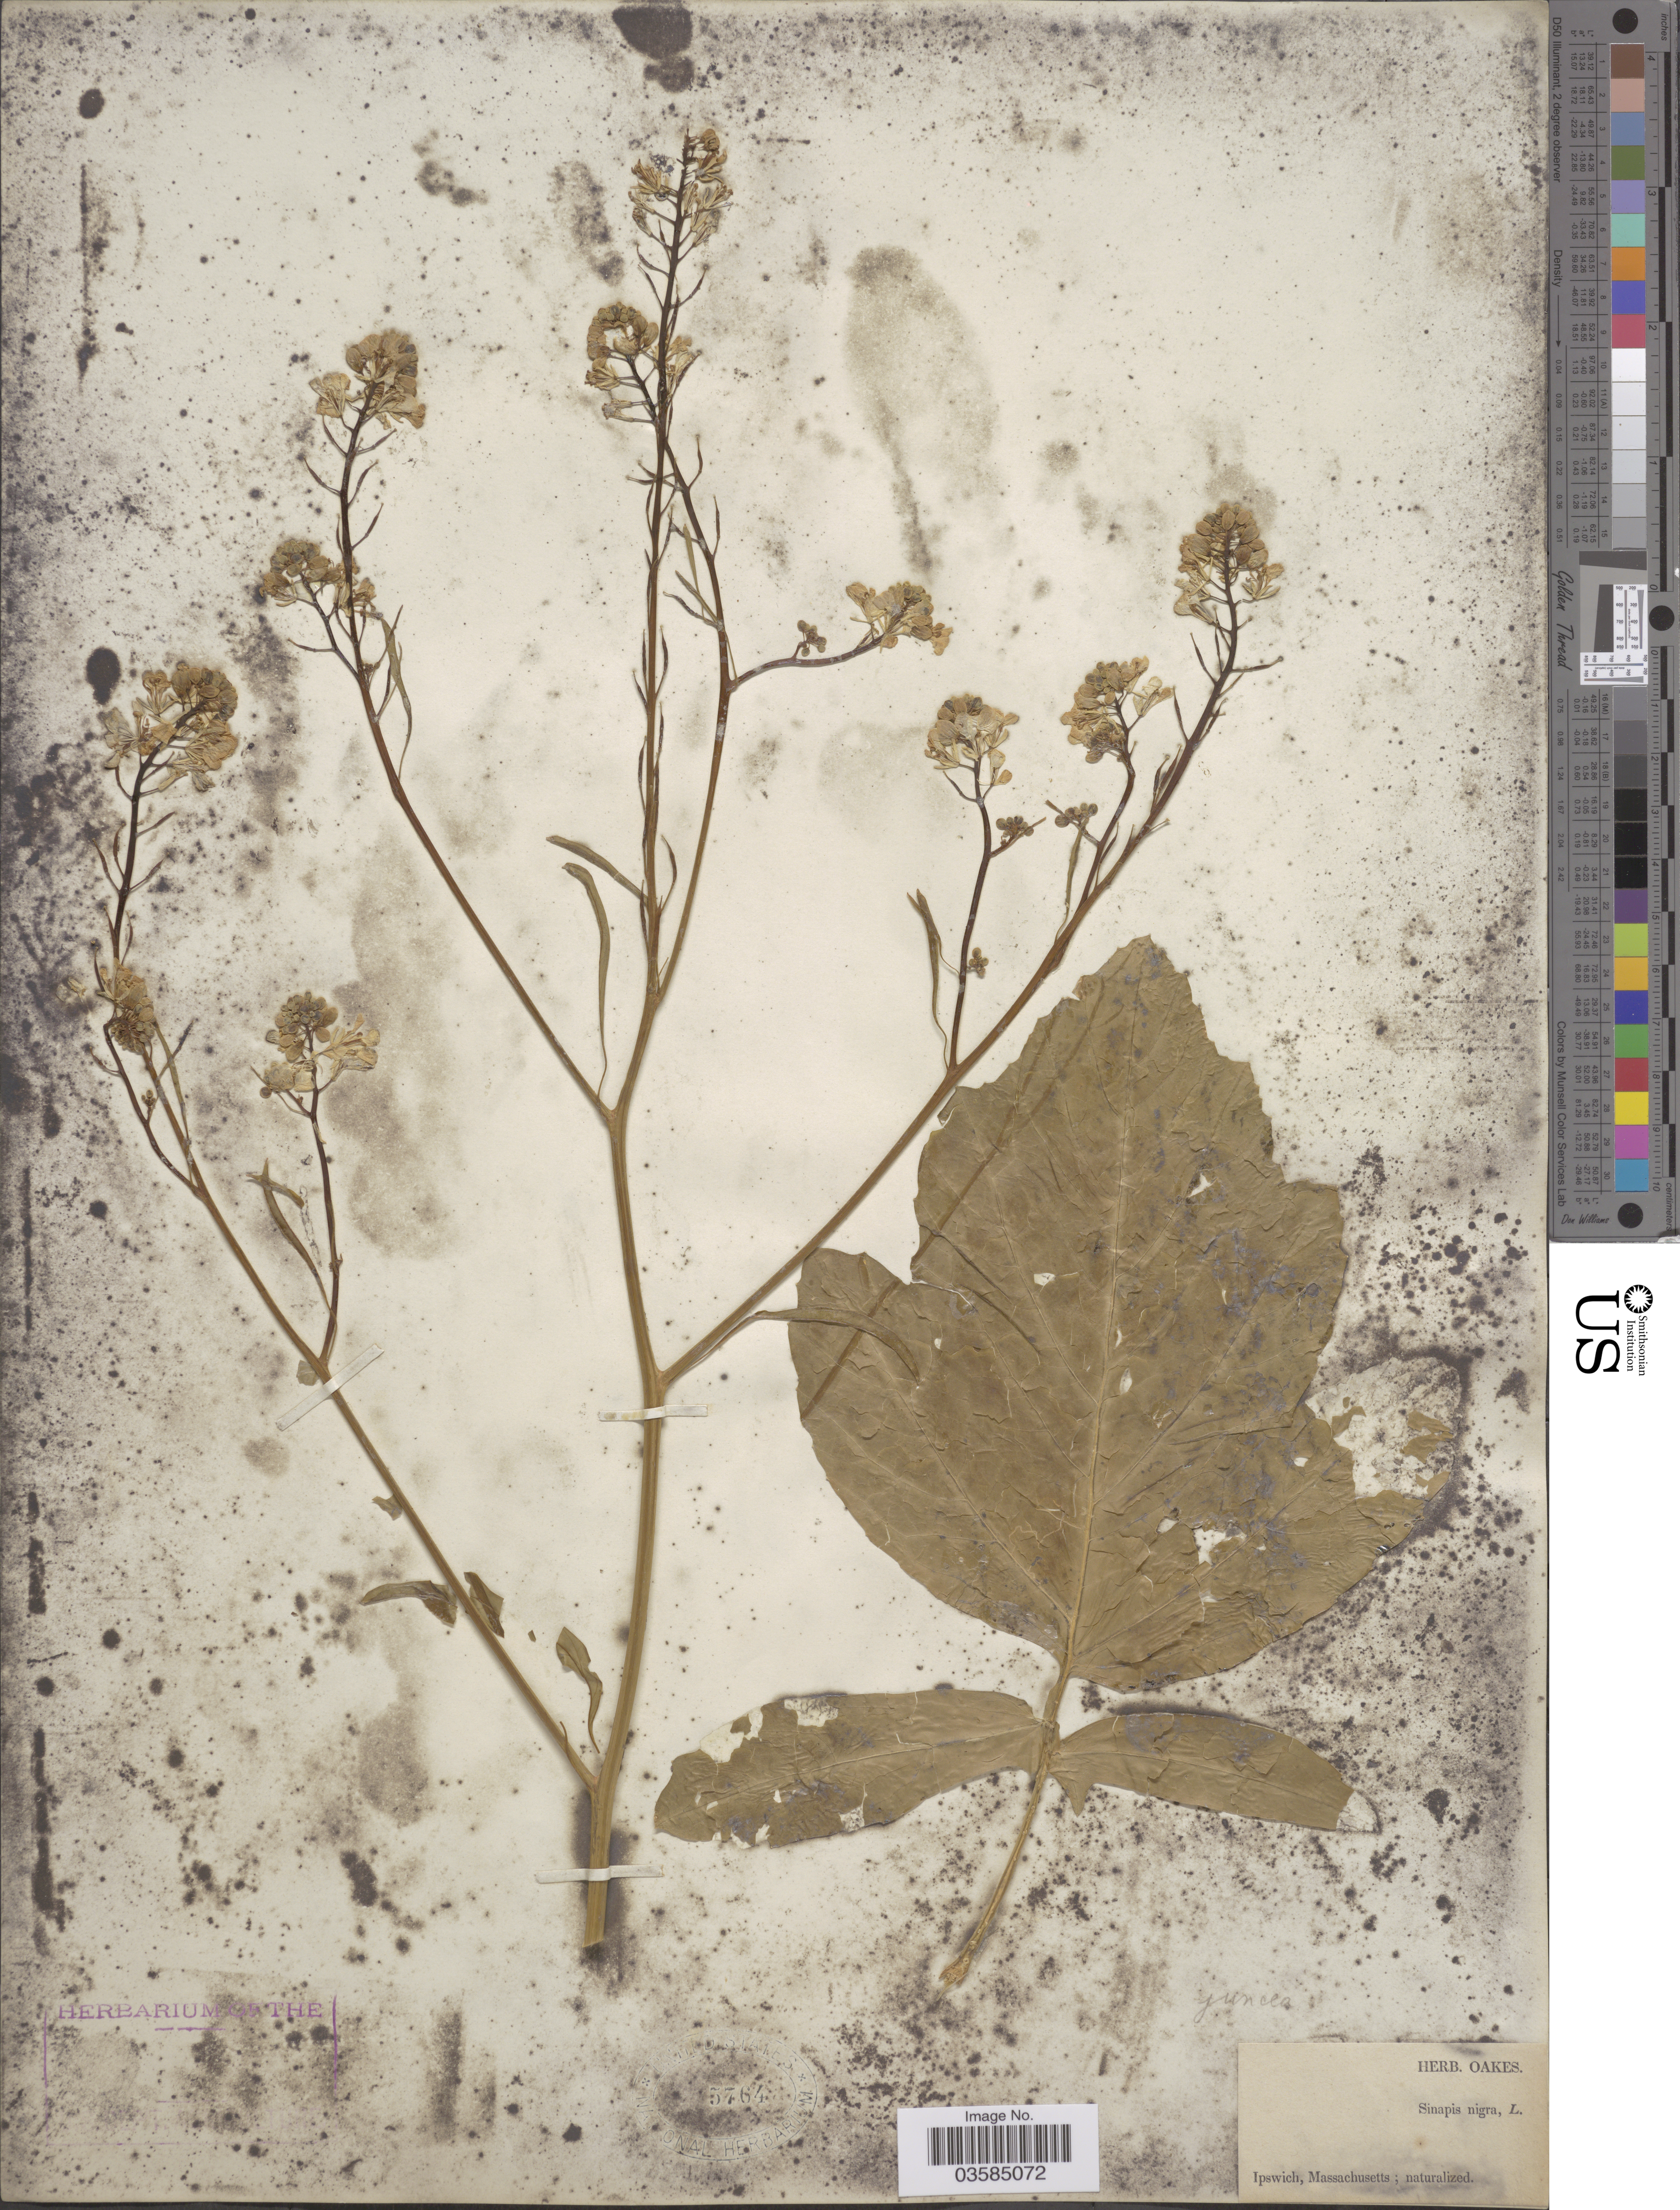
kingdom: Plantae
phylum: Tracheophyta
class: Magnoliopsida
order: Brassicales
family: Brassicaceae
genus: Brassica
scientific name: Brassica juncea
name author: (L.) Czern.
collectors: ex herb. Oakes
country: United States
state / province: Massachusetts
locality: Ipswich.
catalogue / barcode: US 5746